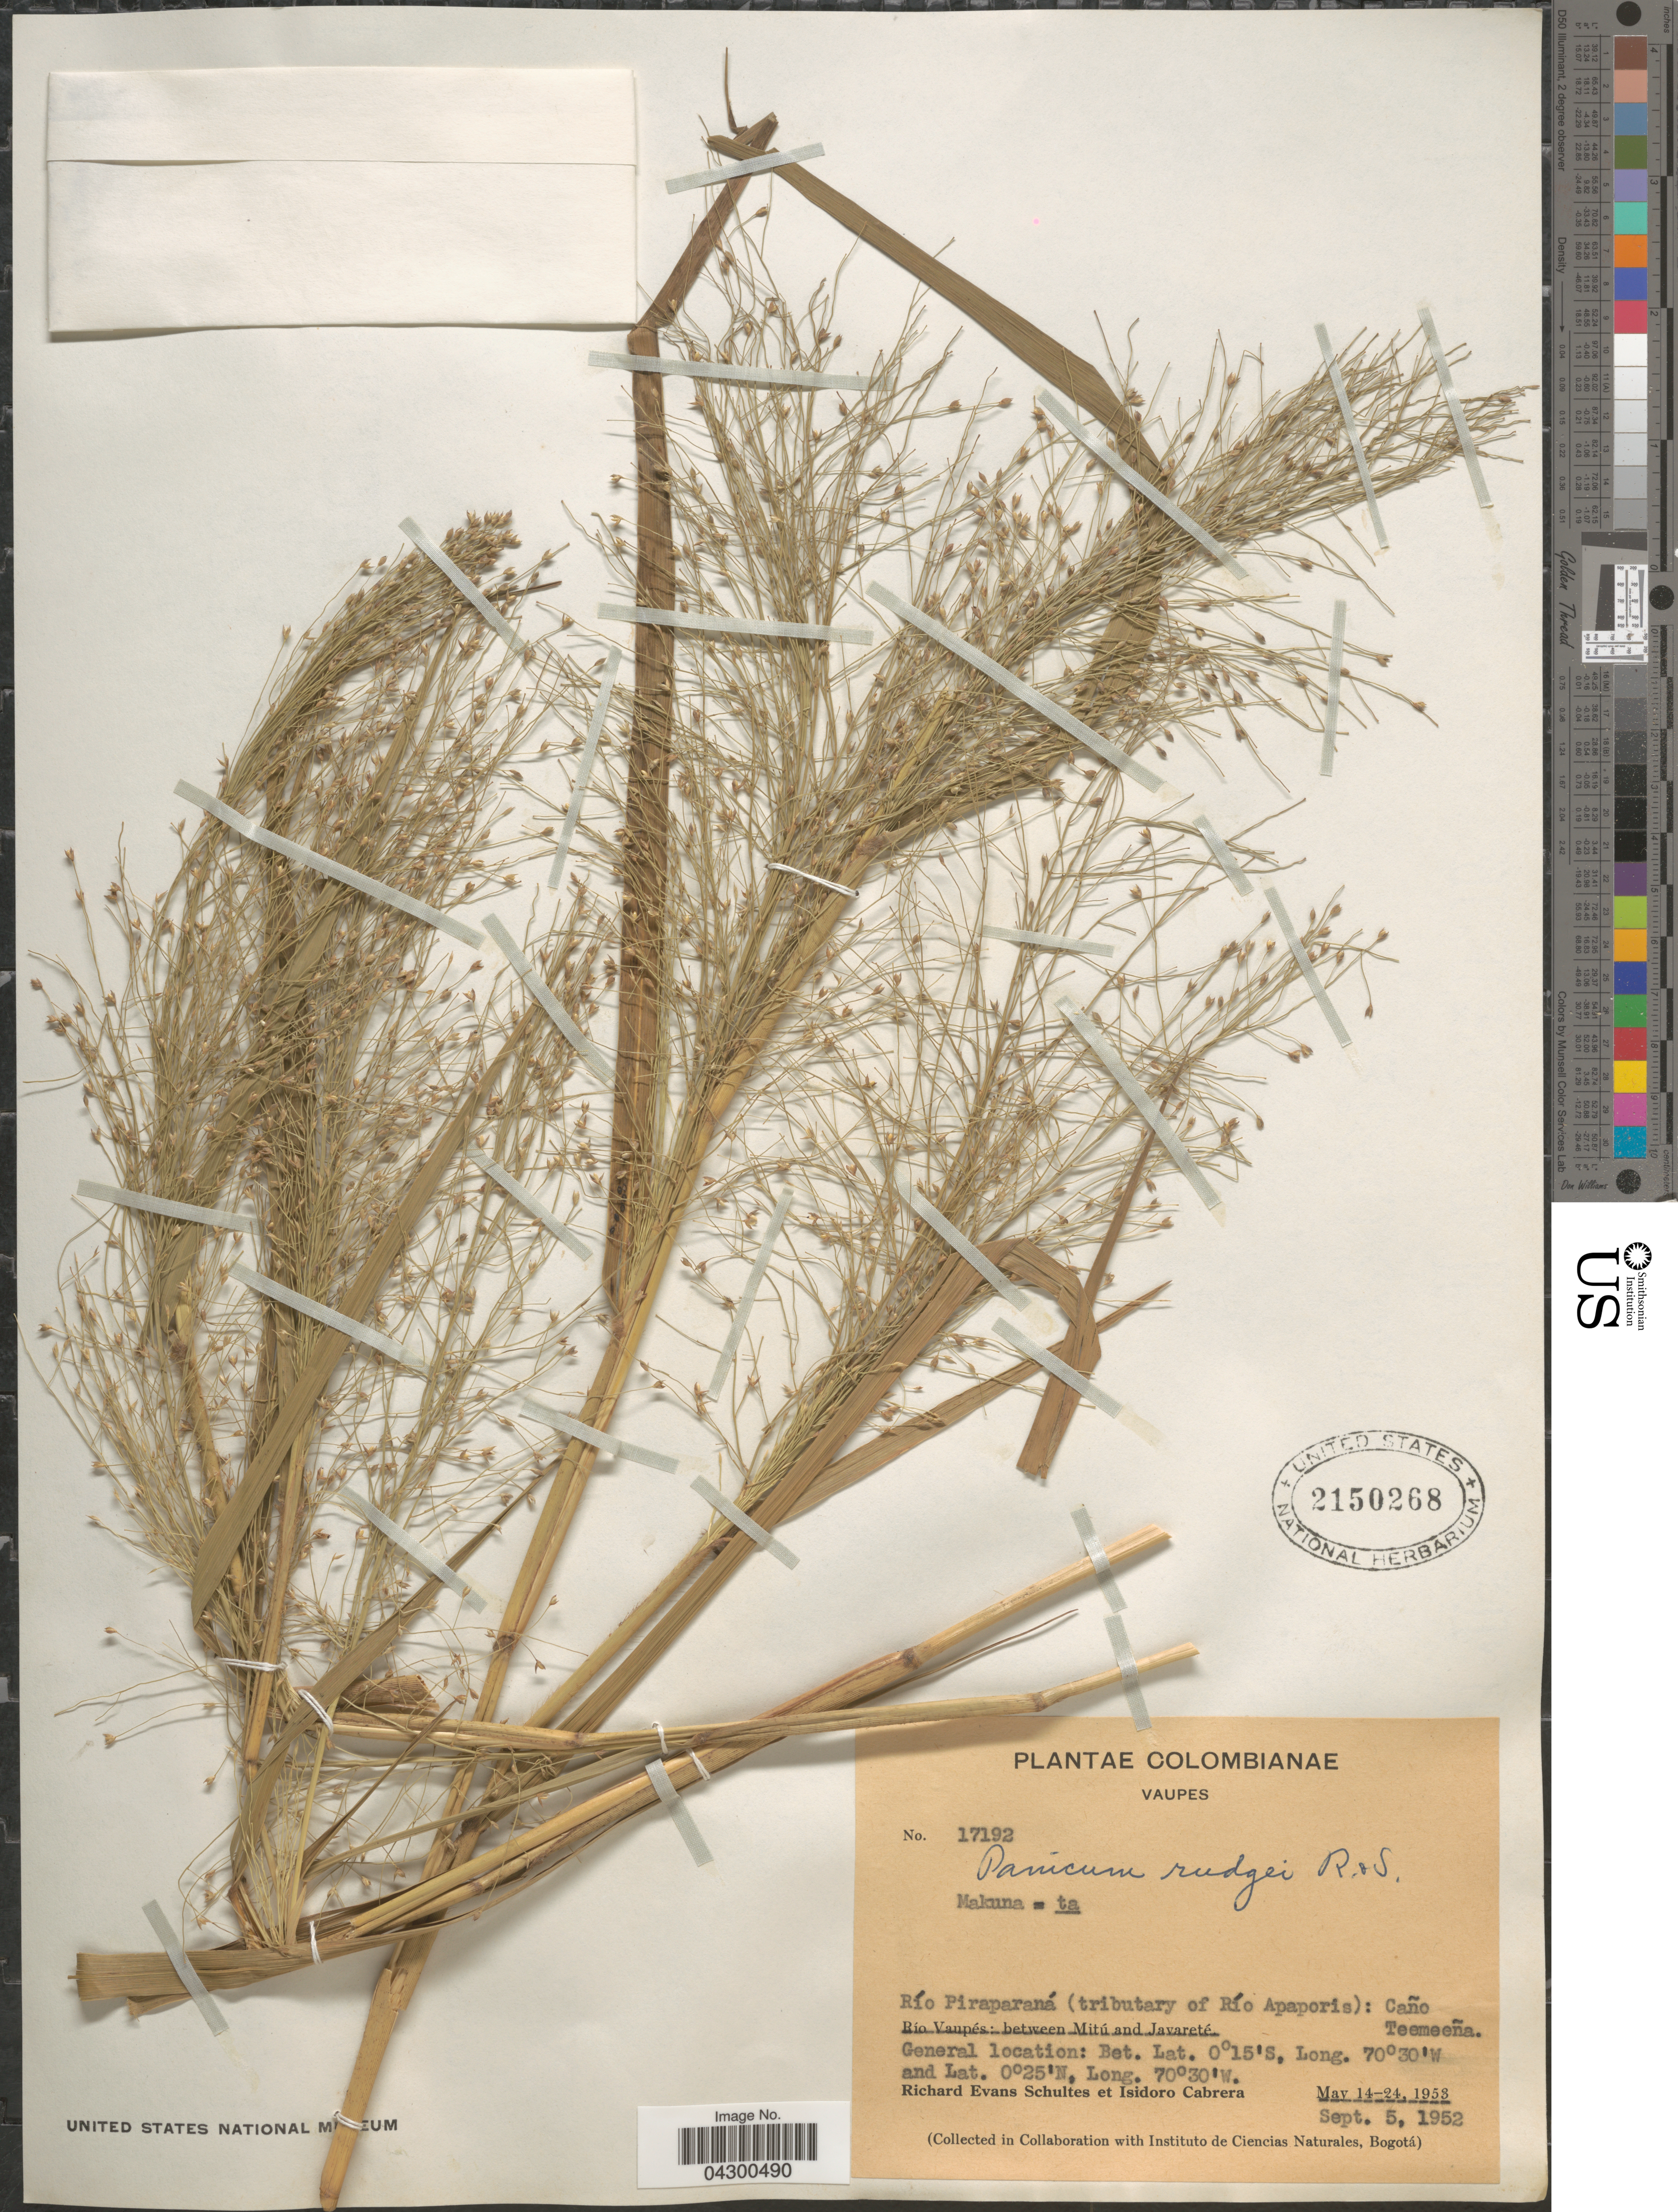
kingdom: Plantae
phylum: Tracheophyta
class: Liliopsida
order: Poales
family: Poaceae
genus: Panicum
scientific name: Panicum rudgei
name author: Roem. & Schult.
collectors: R. E. Schultes & I. Cabrera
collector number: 17192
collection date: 1953-05-14/1953-05-24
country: Colombia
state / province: Vaupés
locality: Río Piraparaná (tributary of Río Apaporis): Caño Teemeeña. Río Vaupés: between Mitú and Javareté.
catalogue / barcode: US 2150268